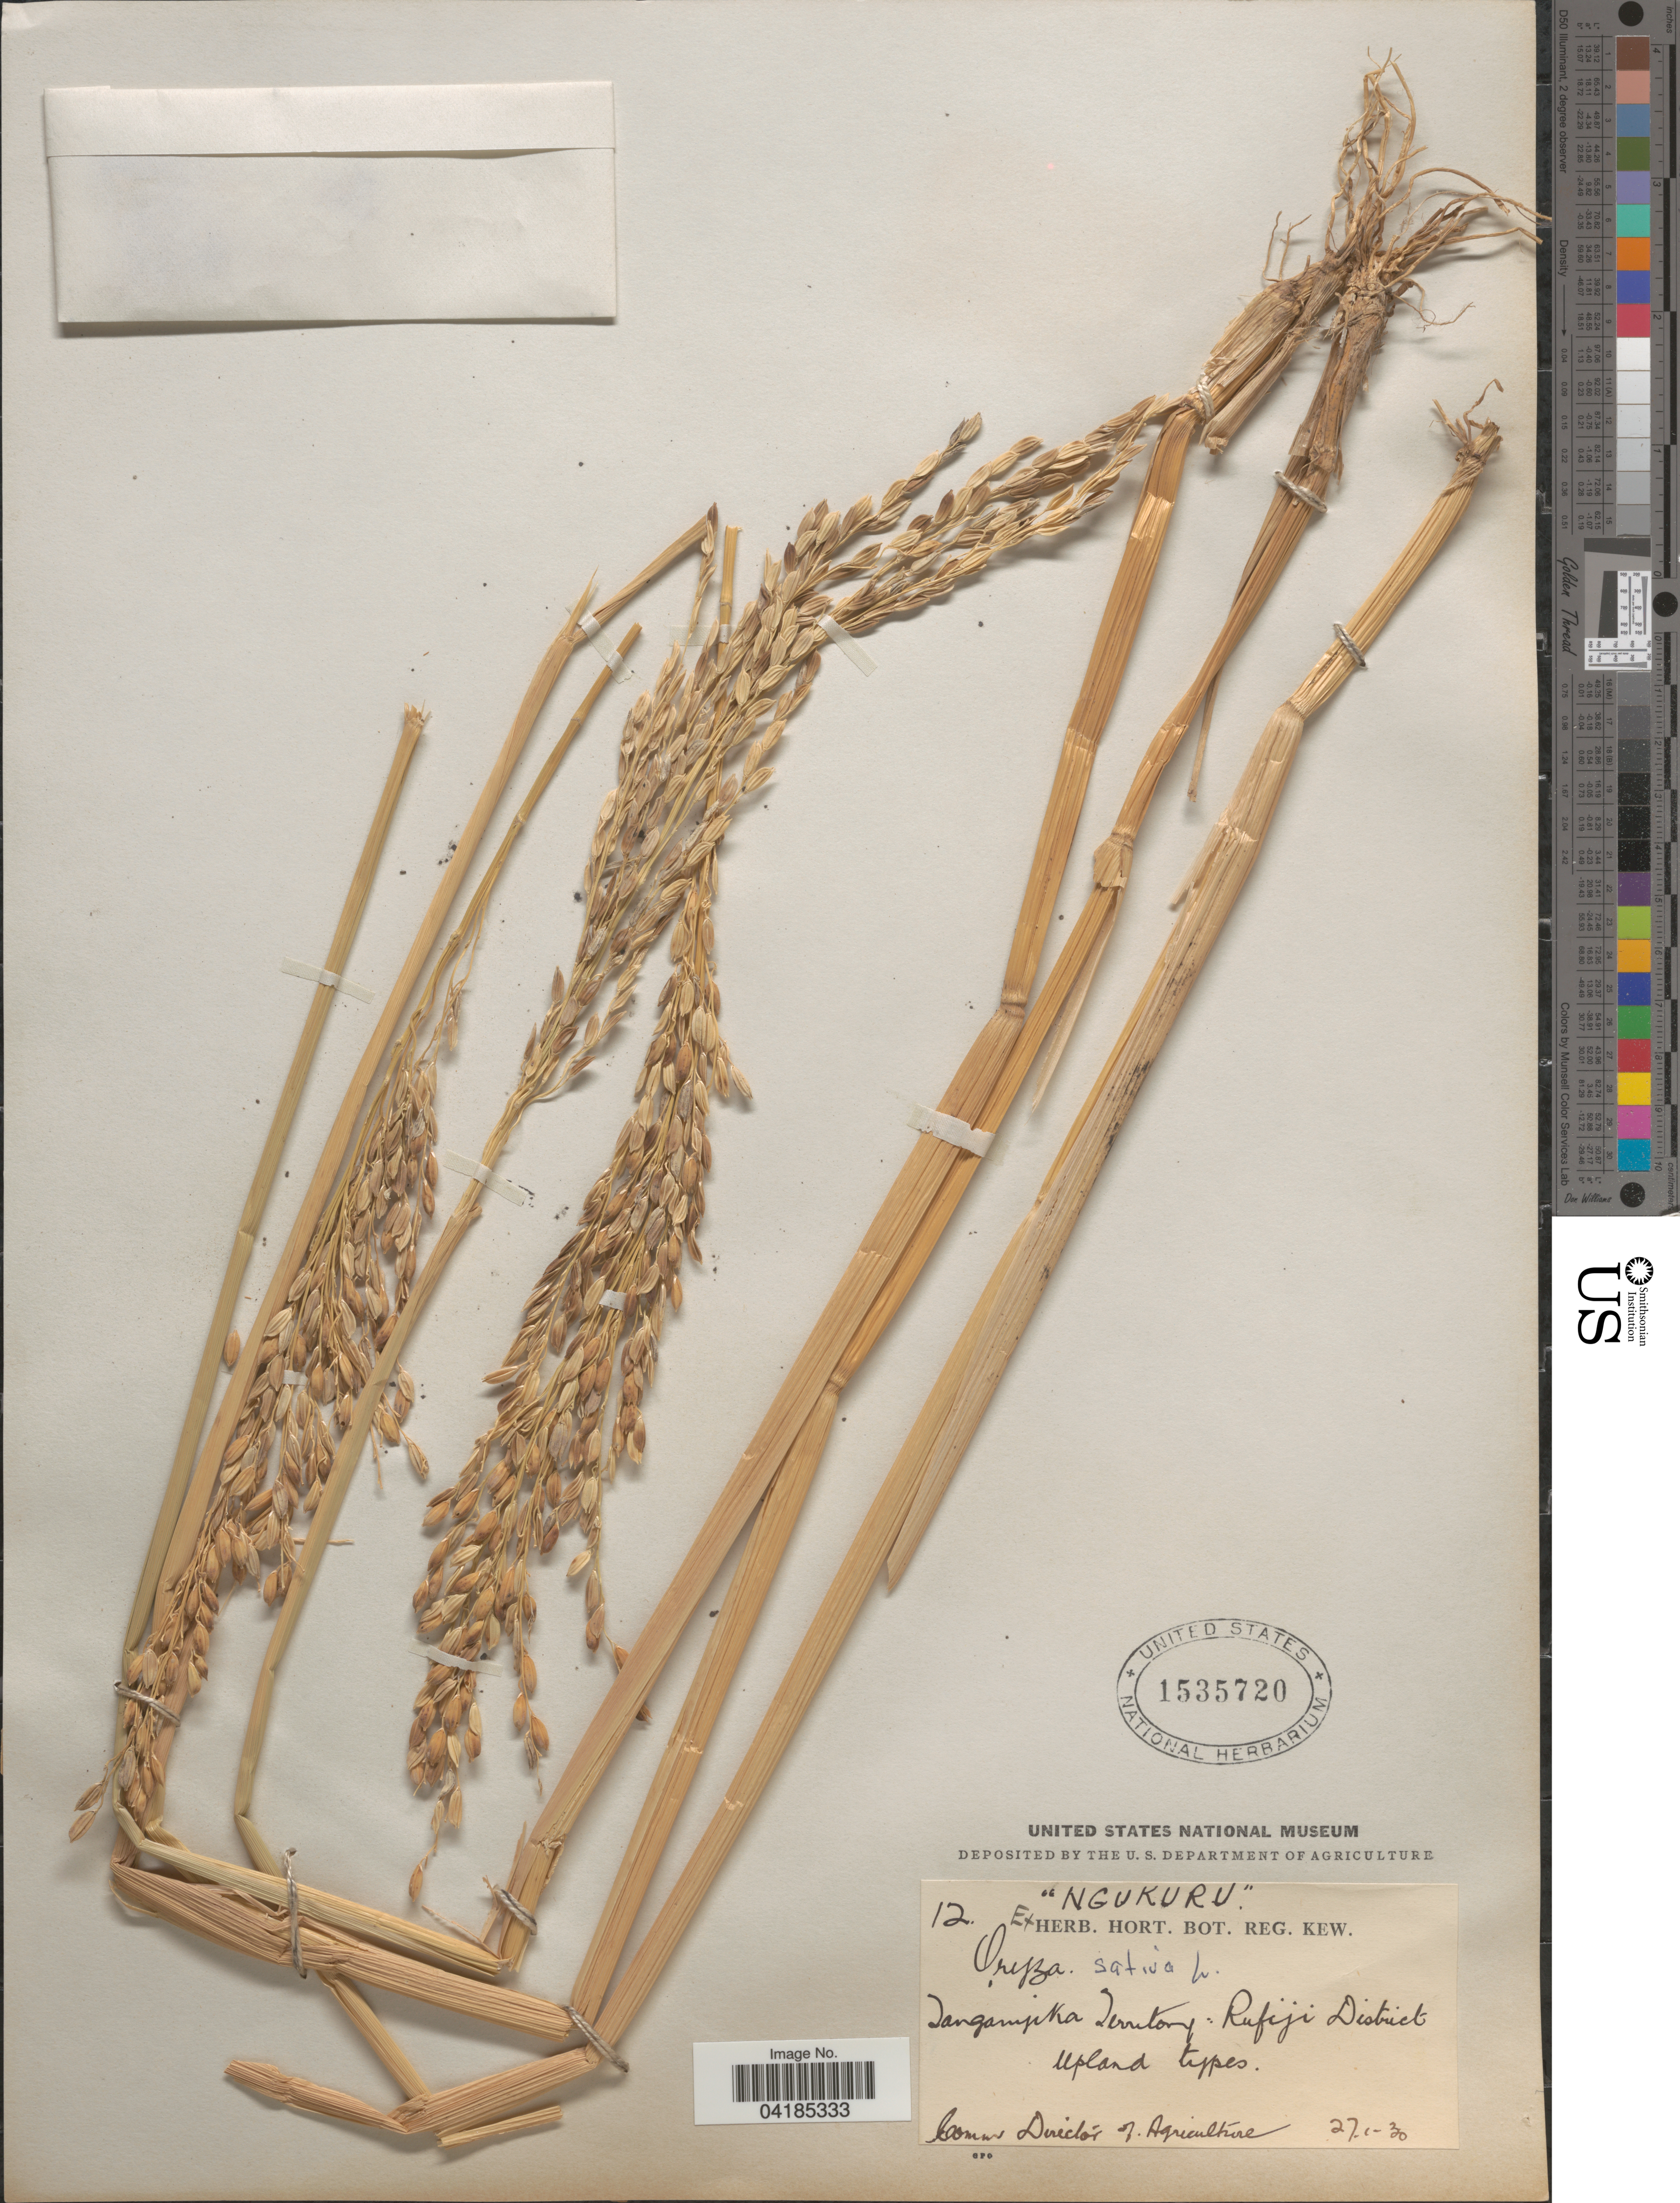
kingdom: Plantae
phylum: Tracheophyta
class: Liliopsida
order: Poales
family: Poaceae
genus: Oryza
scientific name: Oryza sativa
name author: L.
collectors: ex herb. Hort. Reg. Kew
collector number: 12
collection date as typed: Transcribed d/m/y: 27/1/30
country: Tanzania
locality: Tanganyika Territory: Rufiji District.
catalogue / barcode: US 1535720